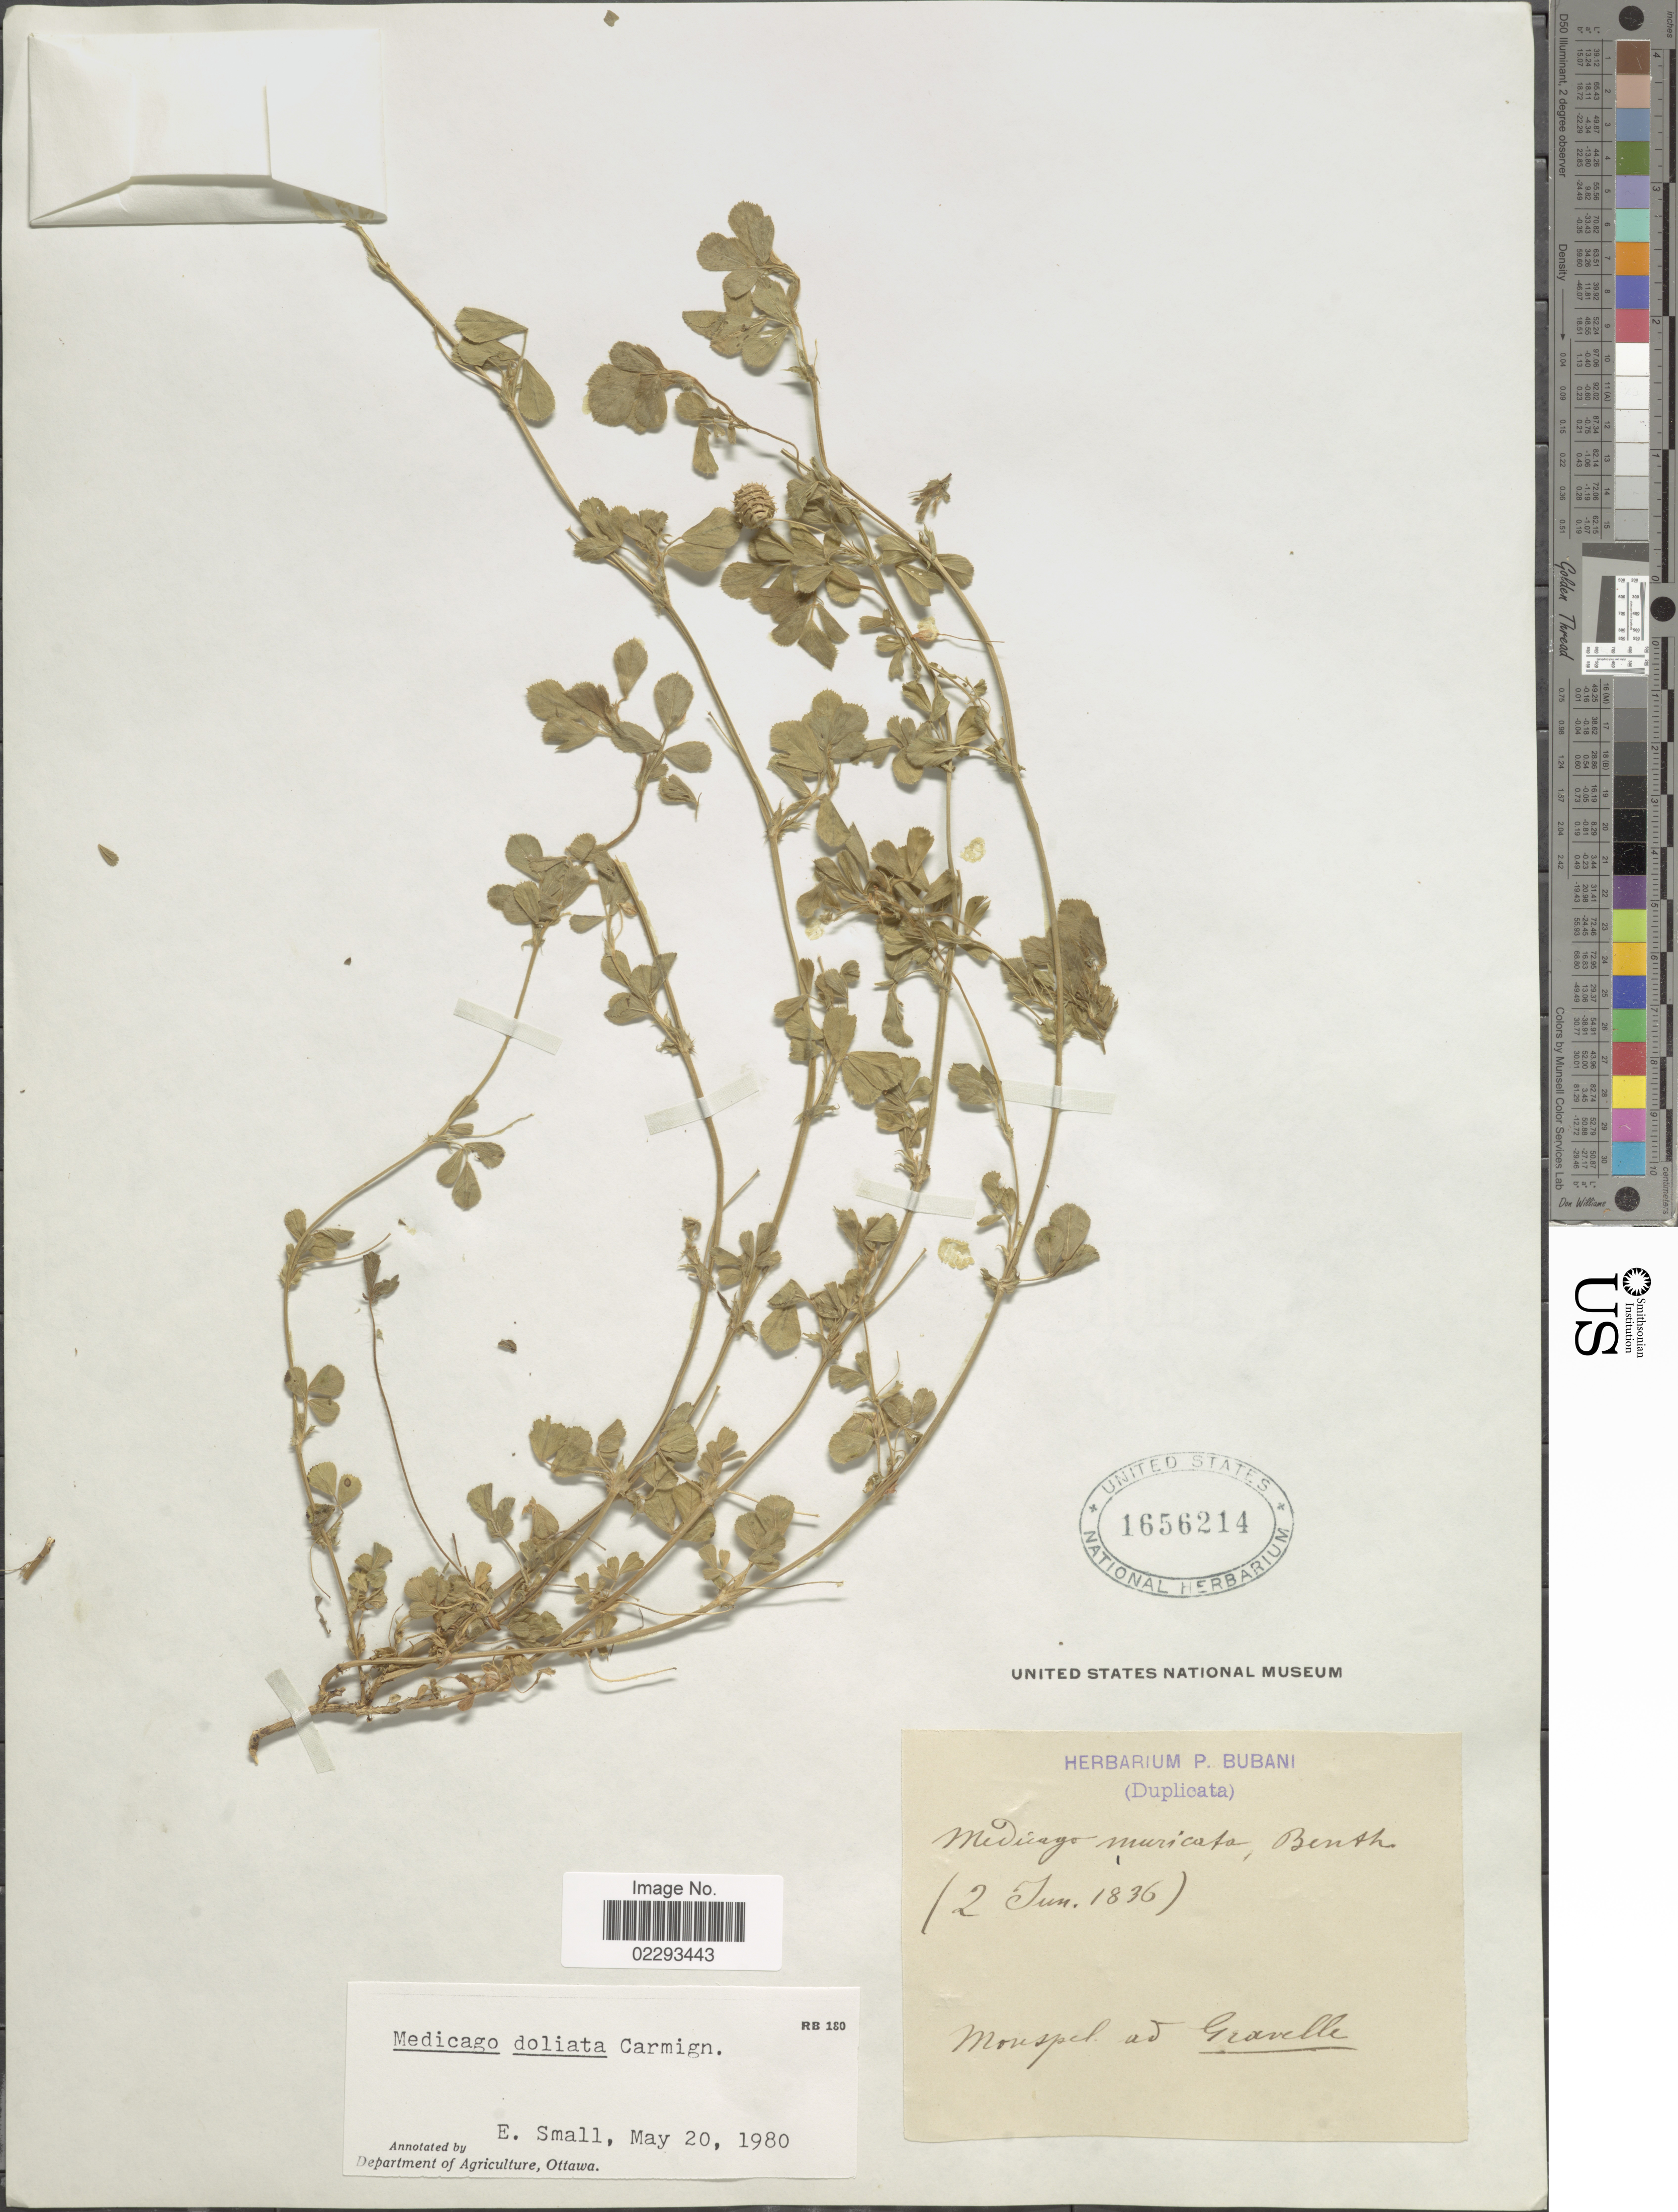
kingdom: Plantae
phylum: Tracheophyta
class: Magnoliopsida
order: Fabales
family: Fabaceae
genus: Medicago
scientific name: Medicago doliata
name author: Carmign.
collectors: ex herb. P. Bubani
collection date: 1836-06-02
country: France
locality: Monspel. ad Gravelle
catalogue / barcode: US 1656214